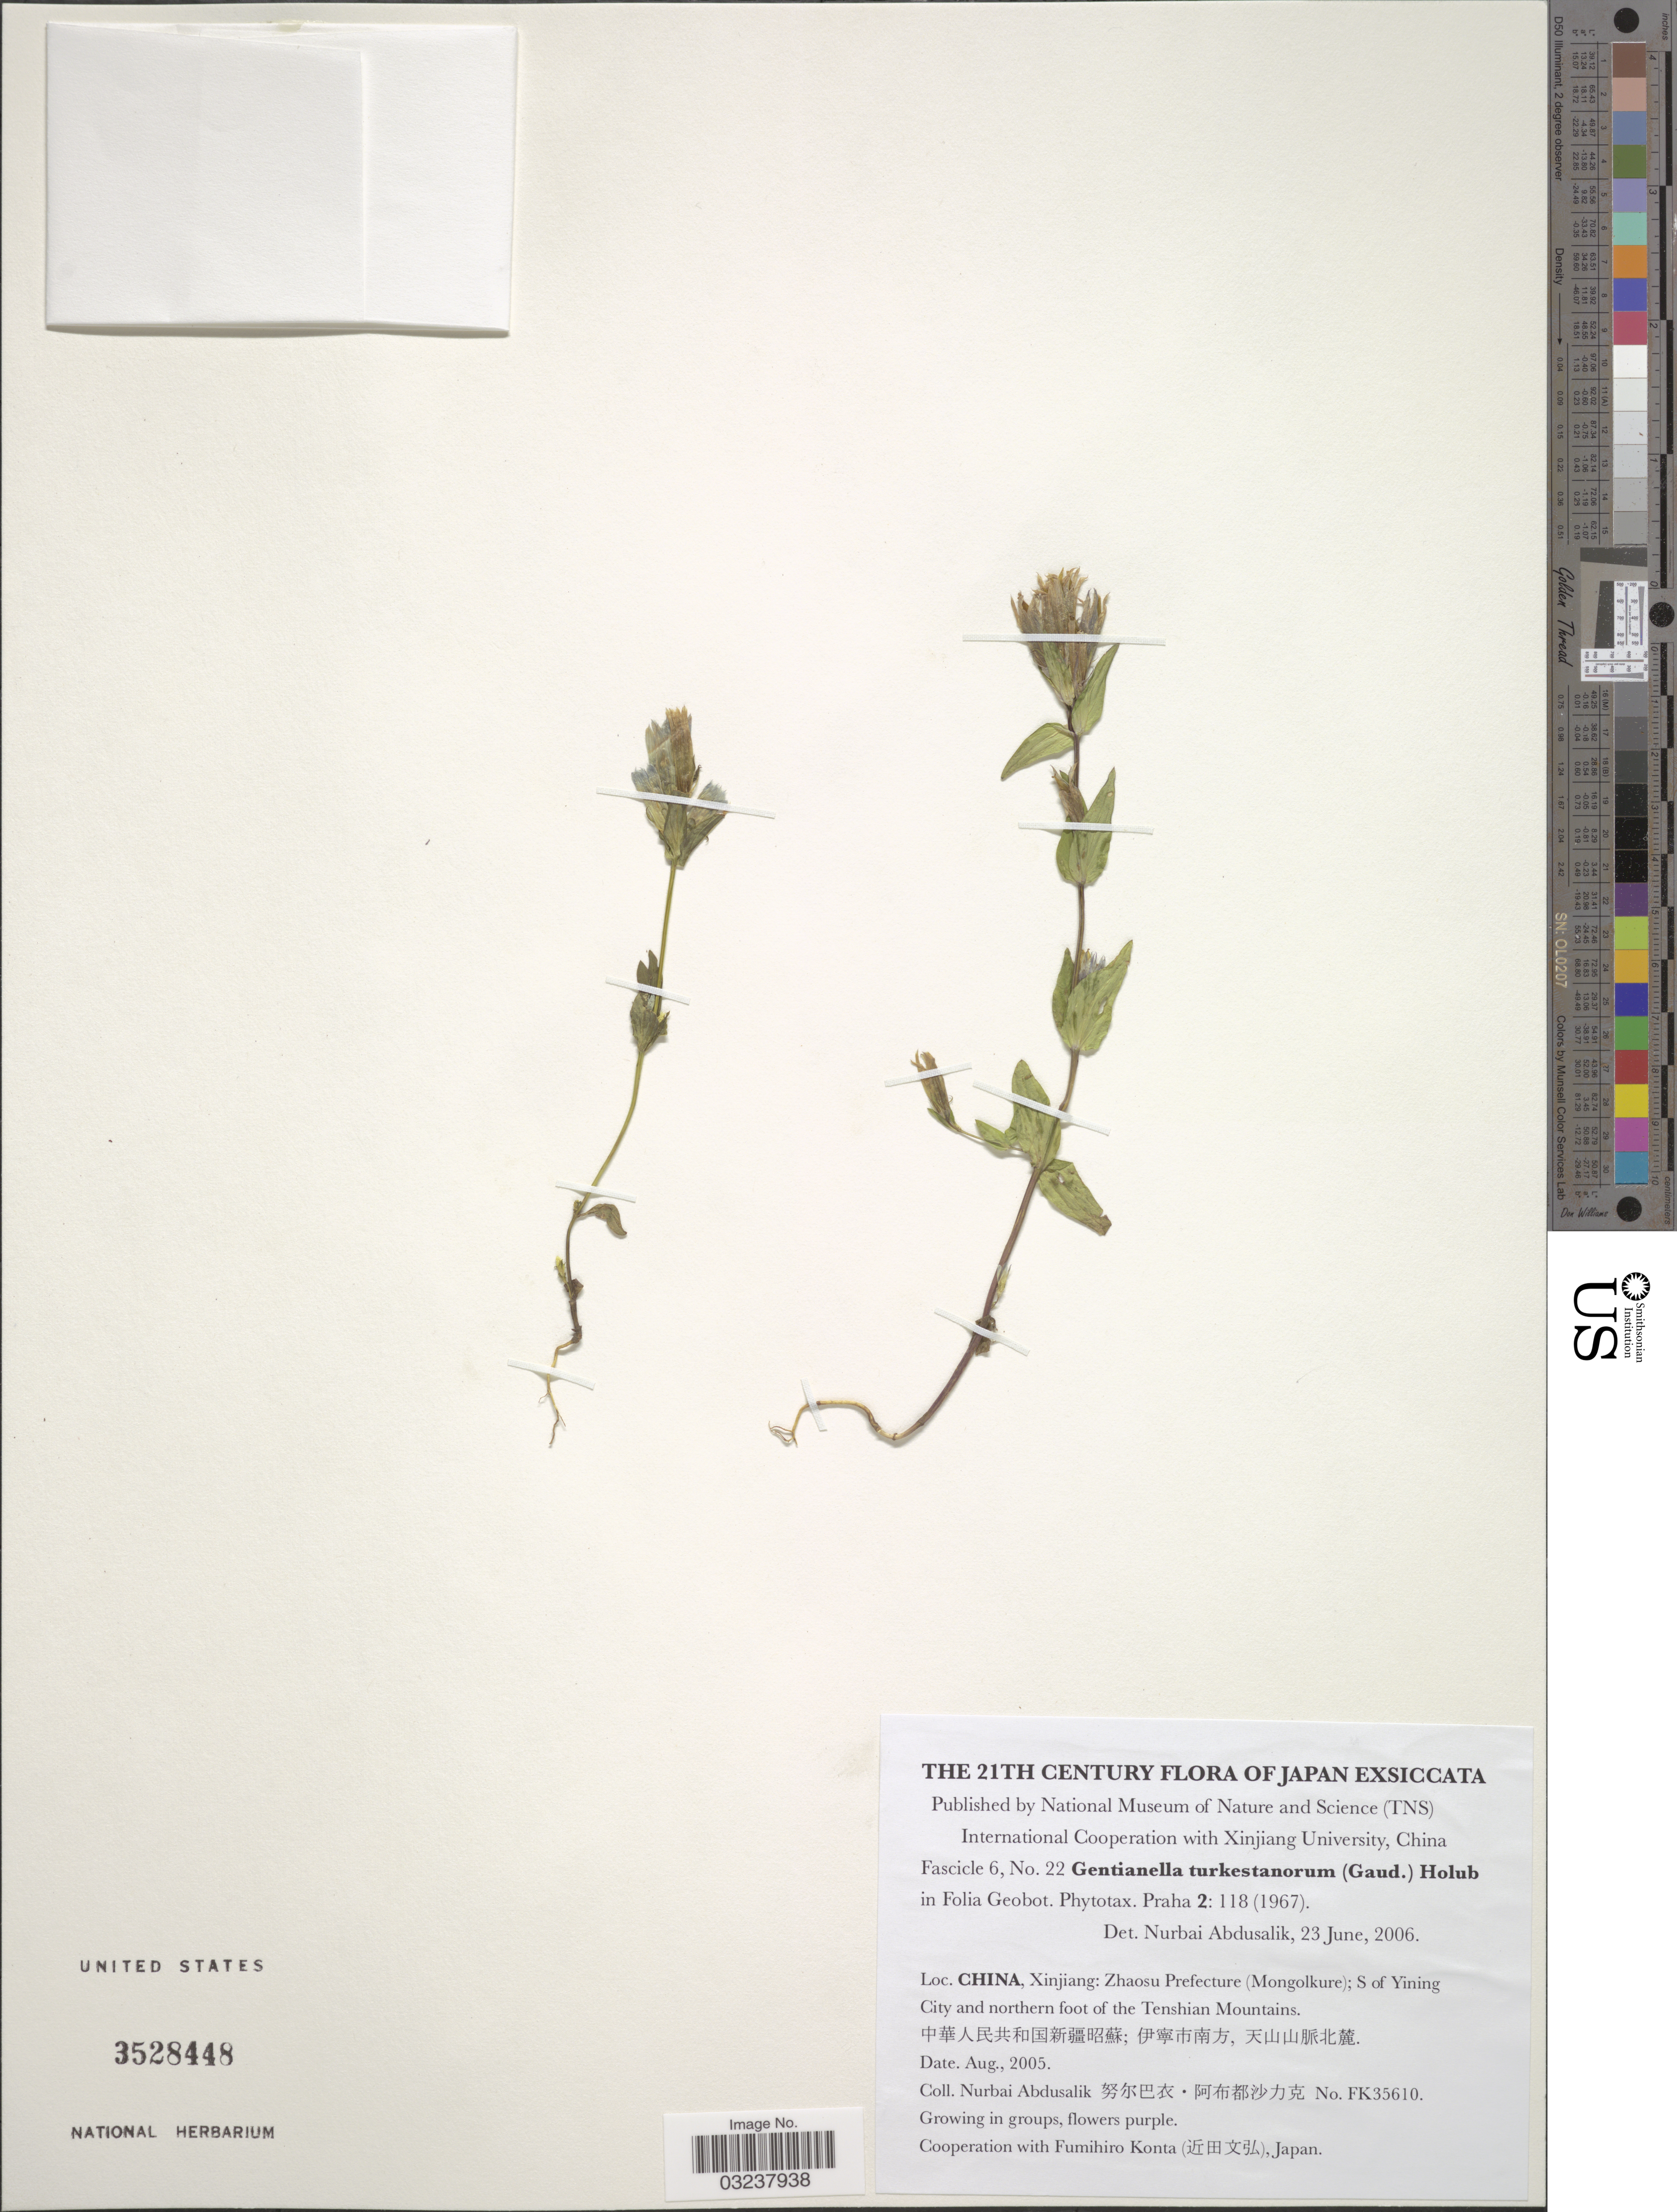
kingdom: Plantae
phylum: Tracheophyta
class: Magnoliopsida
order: Gentianales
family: Gentianaceae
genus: Gentianella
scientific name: Gentianella turkestanorum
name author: (Gand.) Holub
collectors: N. Abdusalik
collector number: FK35610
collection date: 2005-08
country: China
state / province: Xinjiang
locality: Zhaosu Prefecture (Mongolkure); S of Yining City and northern foot of the Tenshian Mountains.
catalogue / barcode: US 3528448